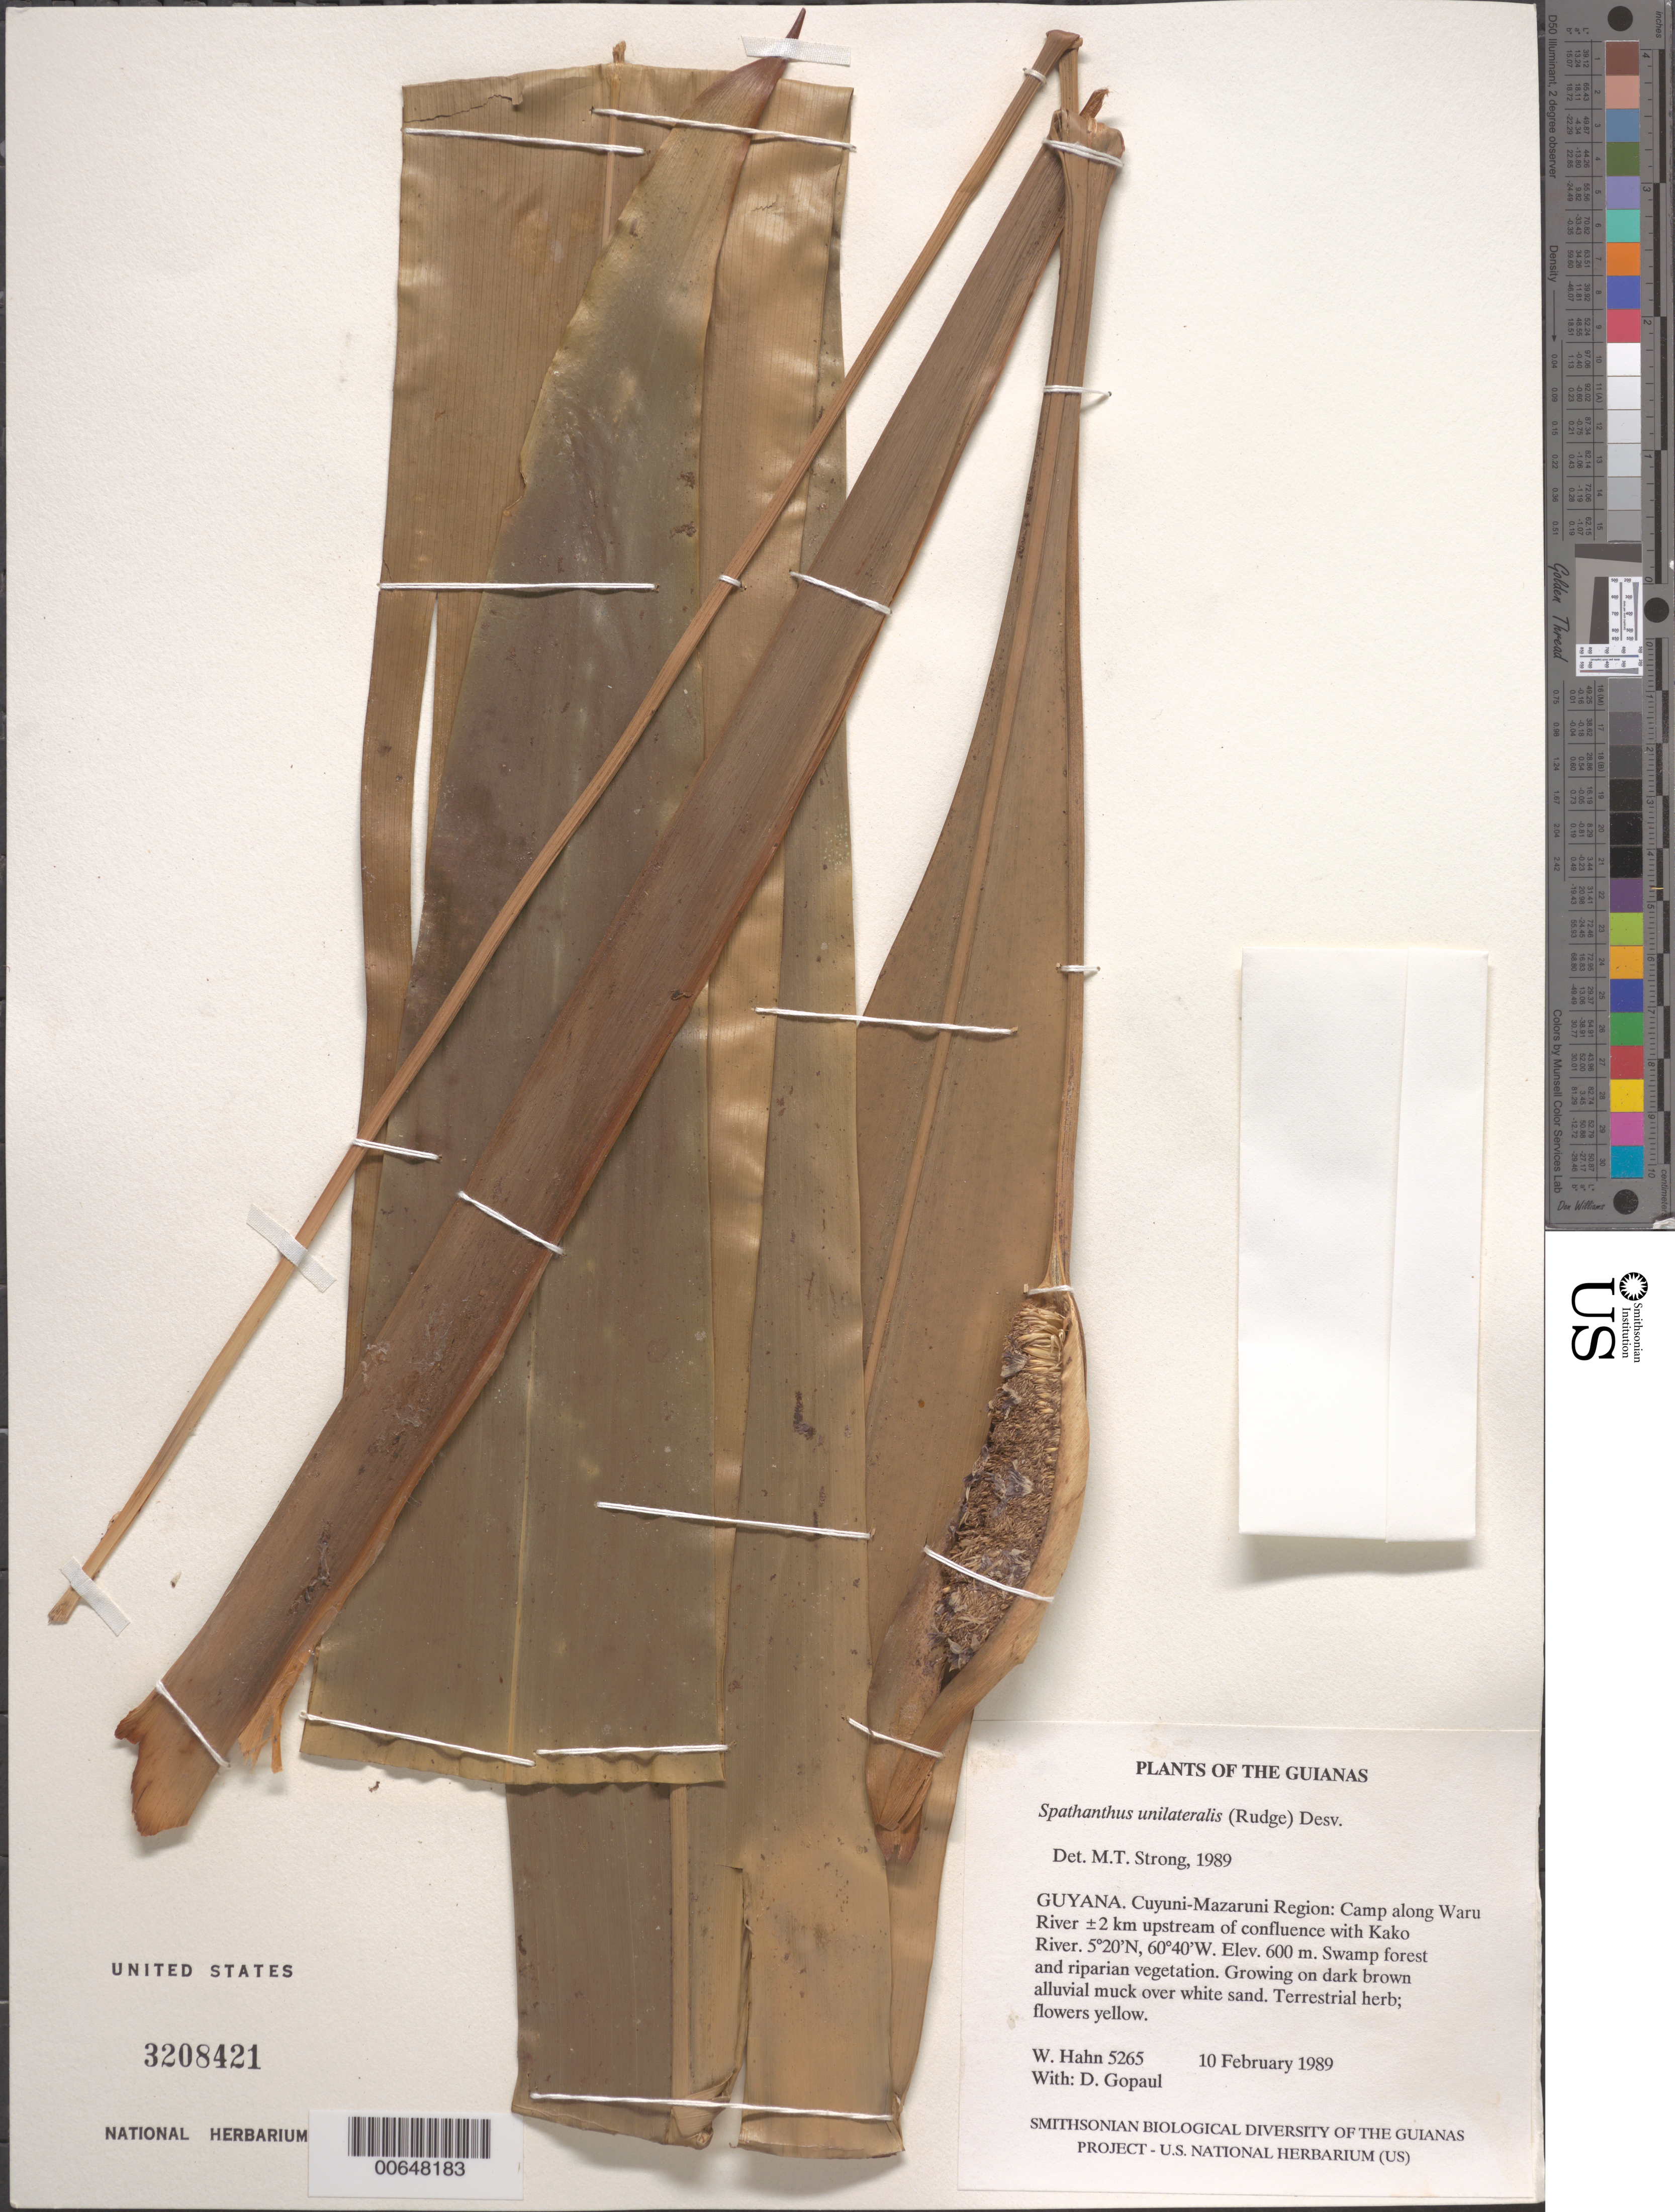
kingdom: Plantae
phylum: Tracheophyta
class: Liliopsida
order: Poales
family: Rapateaceae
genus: Spathanthus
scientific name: Spathanthus unilateralis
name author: (Rudge) Desv.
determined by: Strong, M. T., (US), Smithsonian Institution - National Museum of Natural History (UNITED STATES)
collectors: W. Hahn & D. Gopaul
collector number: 5265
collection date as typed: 10 February 1989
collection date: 1989-02-10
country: Guyana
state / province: Cuyuni-Mazaruni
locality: Camp along Waruma River ±2 km upstream of confluence with Kako River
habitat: Swamp forest and Riparian vegetation Growing on dark brown alluvial muck over white sand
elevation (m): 600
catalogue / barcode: US 3208421